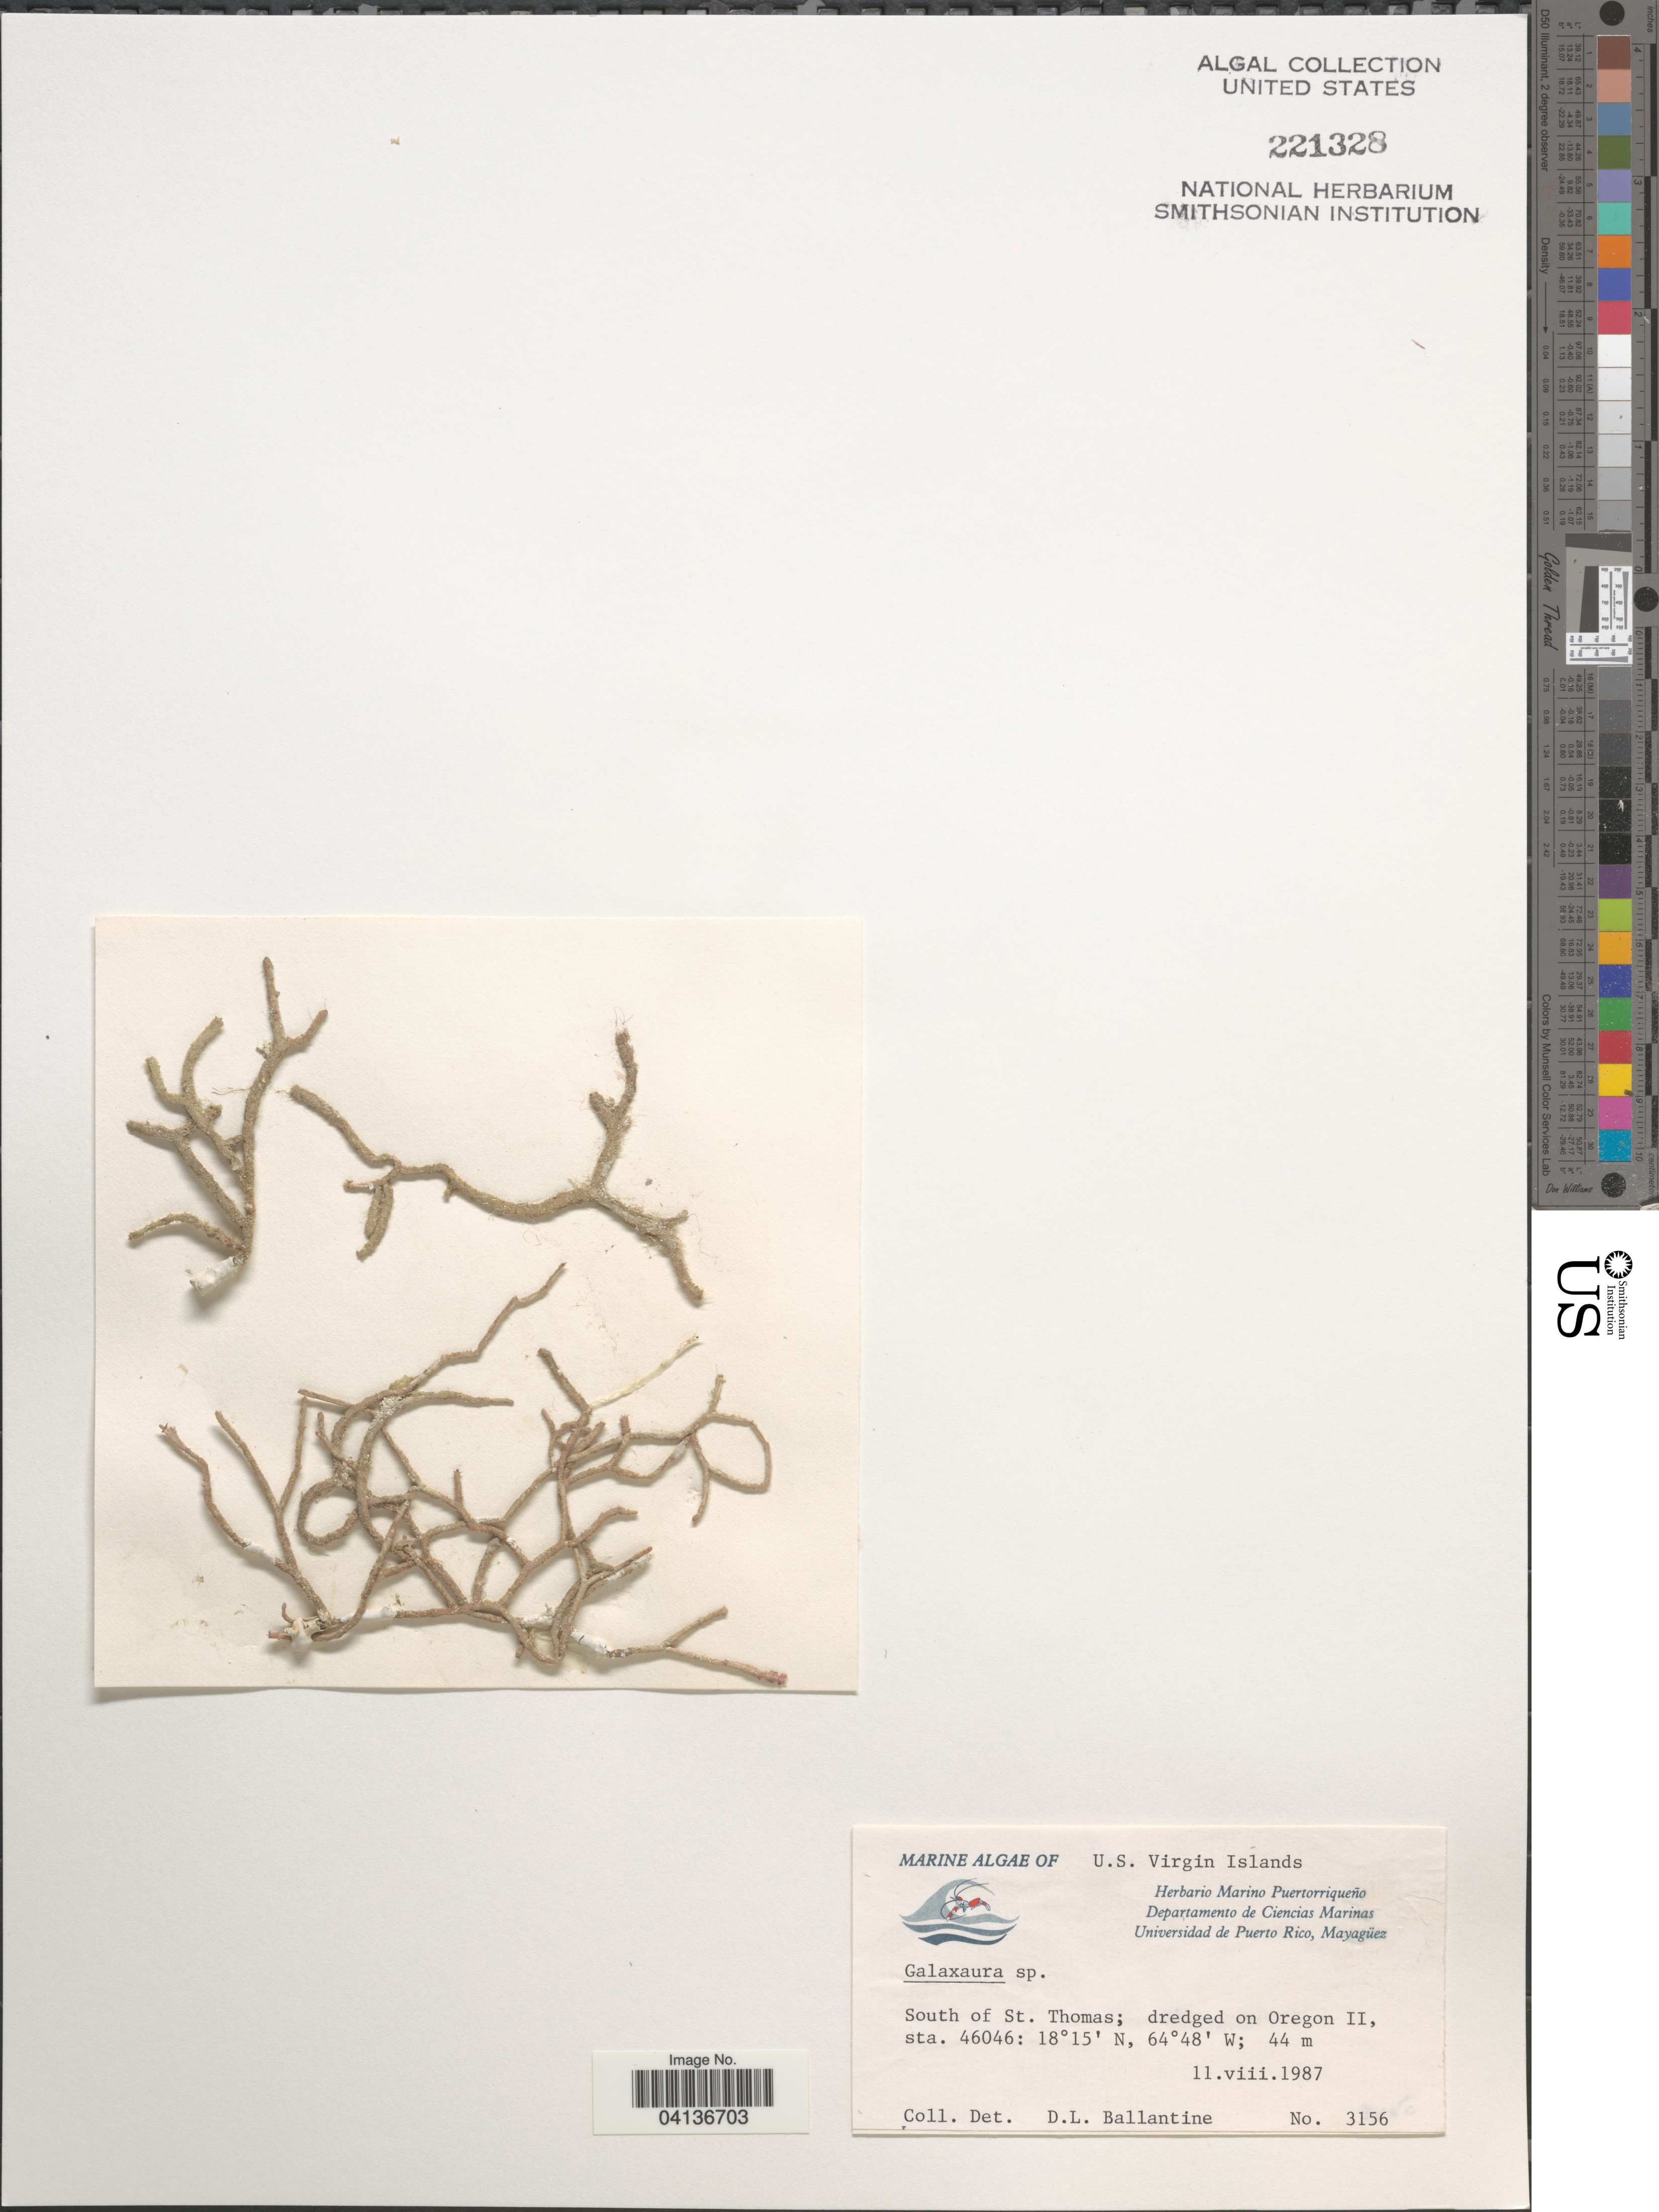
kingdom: Plantae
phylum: Rhodophyta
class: Florideophyceae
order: Nemaliales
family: Galaxauraceae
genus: Galaxaura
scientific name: Galaxaura sp.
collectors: D.L. Ballantine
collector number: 3156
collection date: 1987-08-11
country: U.S. Virgin Islands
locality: South of St. Thomas; dredged on Oregon II, sta. 46046.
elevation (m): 44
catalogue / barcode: US 221328